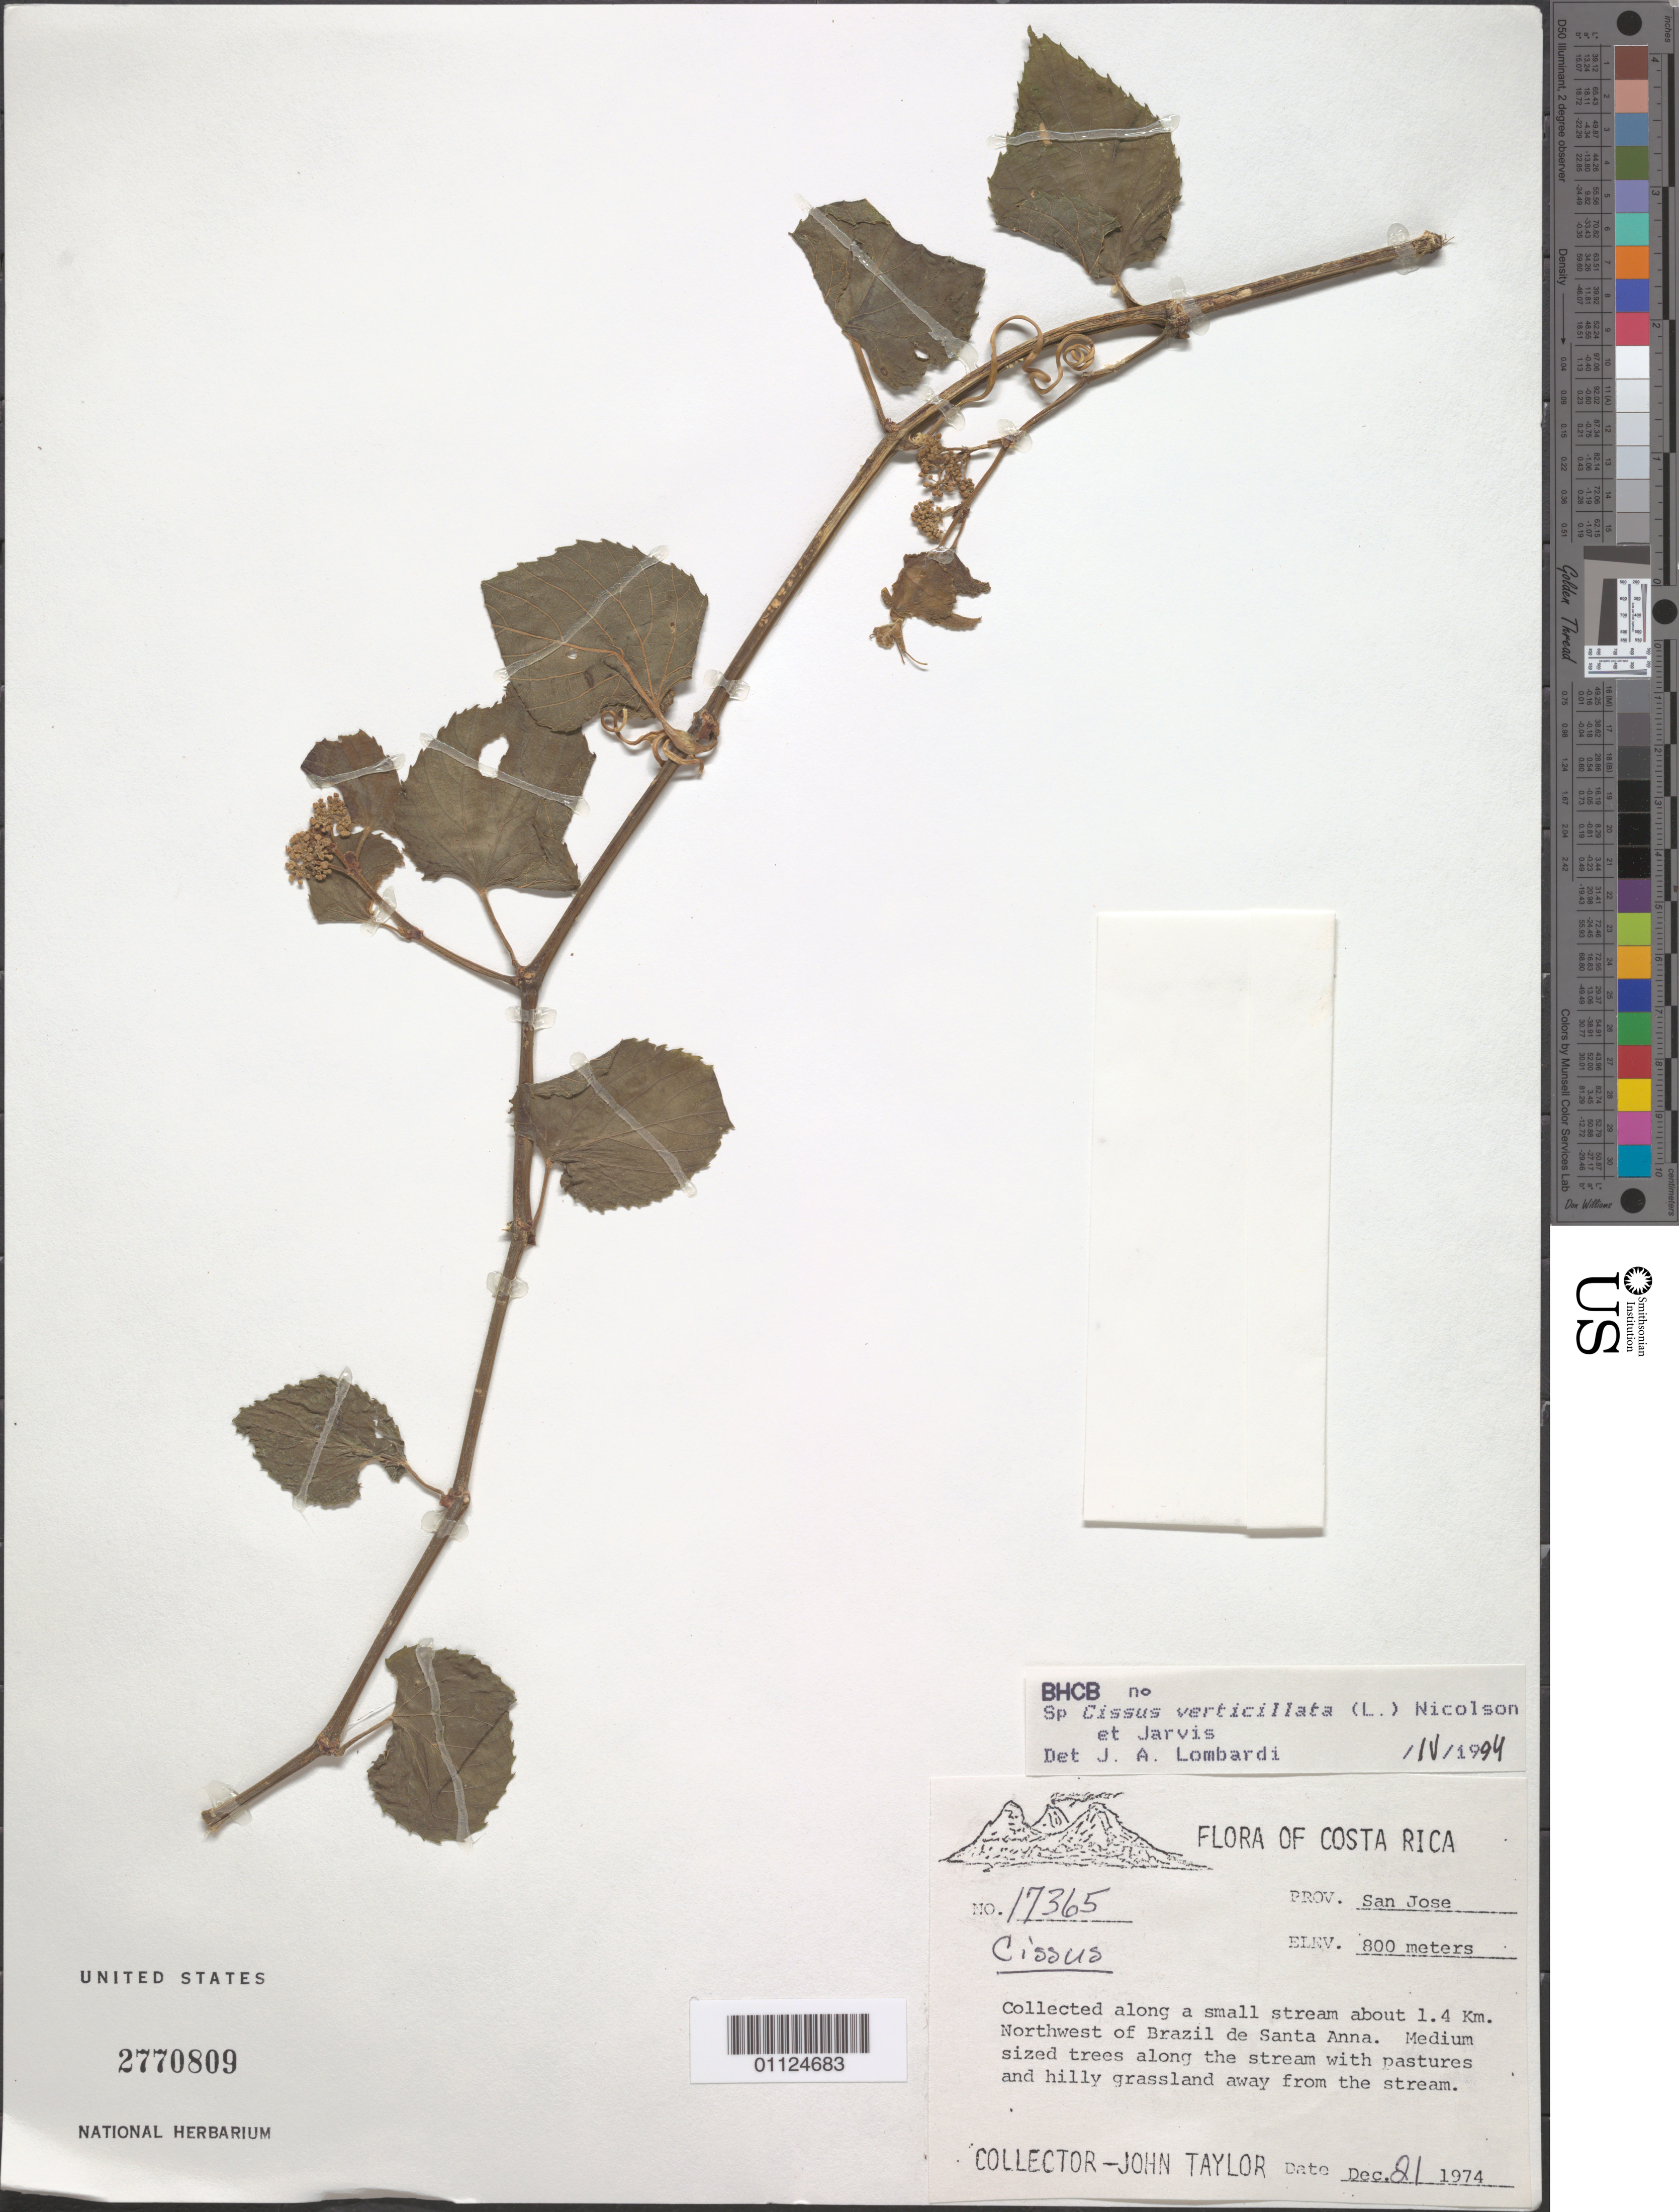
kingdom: Plantae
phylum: Tracheophyta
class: Magnoliopsida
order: Vitales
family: Vitaceae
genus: Cissus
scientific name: Cissus verticillata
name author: (L.) Nicolson & C.E. Jarvis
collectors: J. Taylor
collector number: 17365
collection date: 1974-12-21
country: Costa Rica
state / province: San José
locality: About 1.4 km NW of Brazil de Santa Anna.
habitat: Medium sized trees along the stream with pastures and hilly grassland away from the stream.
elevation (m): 800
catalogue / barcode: US 2770809